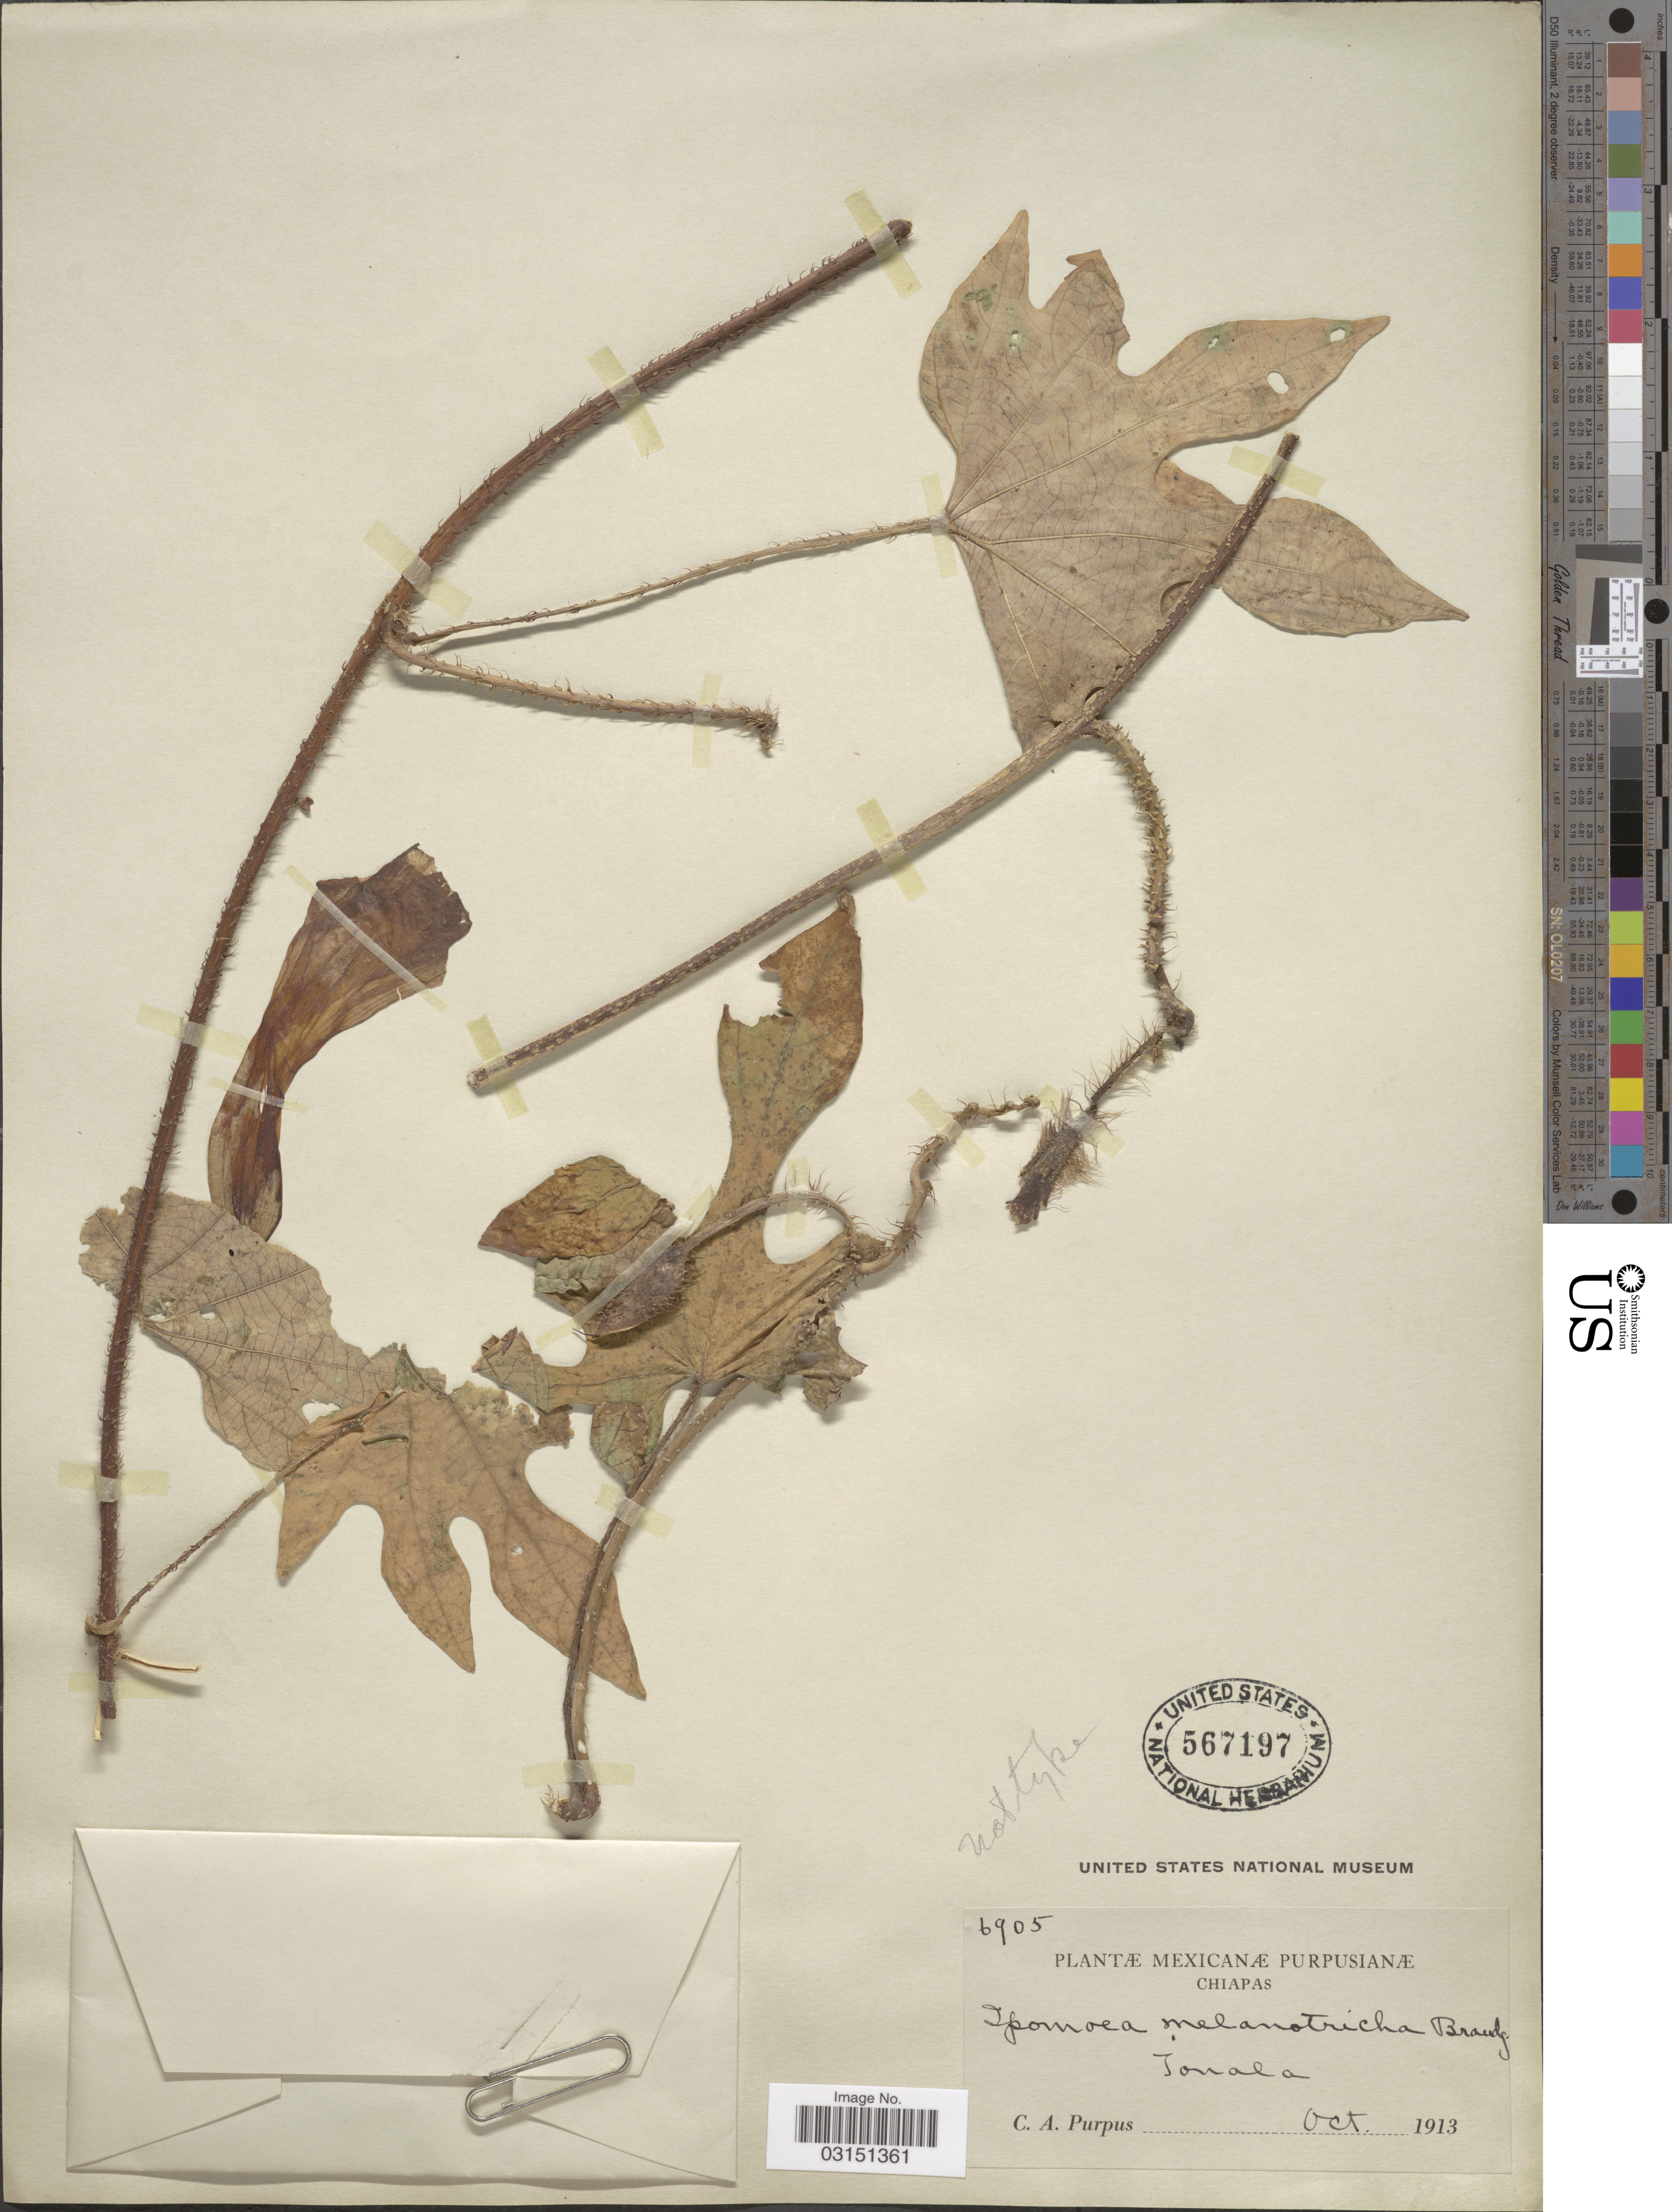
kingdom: Plantae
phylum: Tracheophyta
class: Magnoliopsida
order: Solanales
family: Convolvulaceae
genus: Ipomoea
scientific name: Ipomoea setosa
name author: Ker Gawl.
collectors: C. A. Purpus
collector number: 6905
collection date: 1913-10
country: Mexico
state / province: Chiapas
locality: Tonala.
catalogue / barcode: US 567197